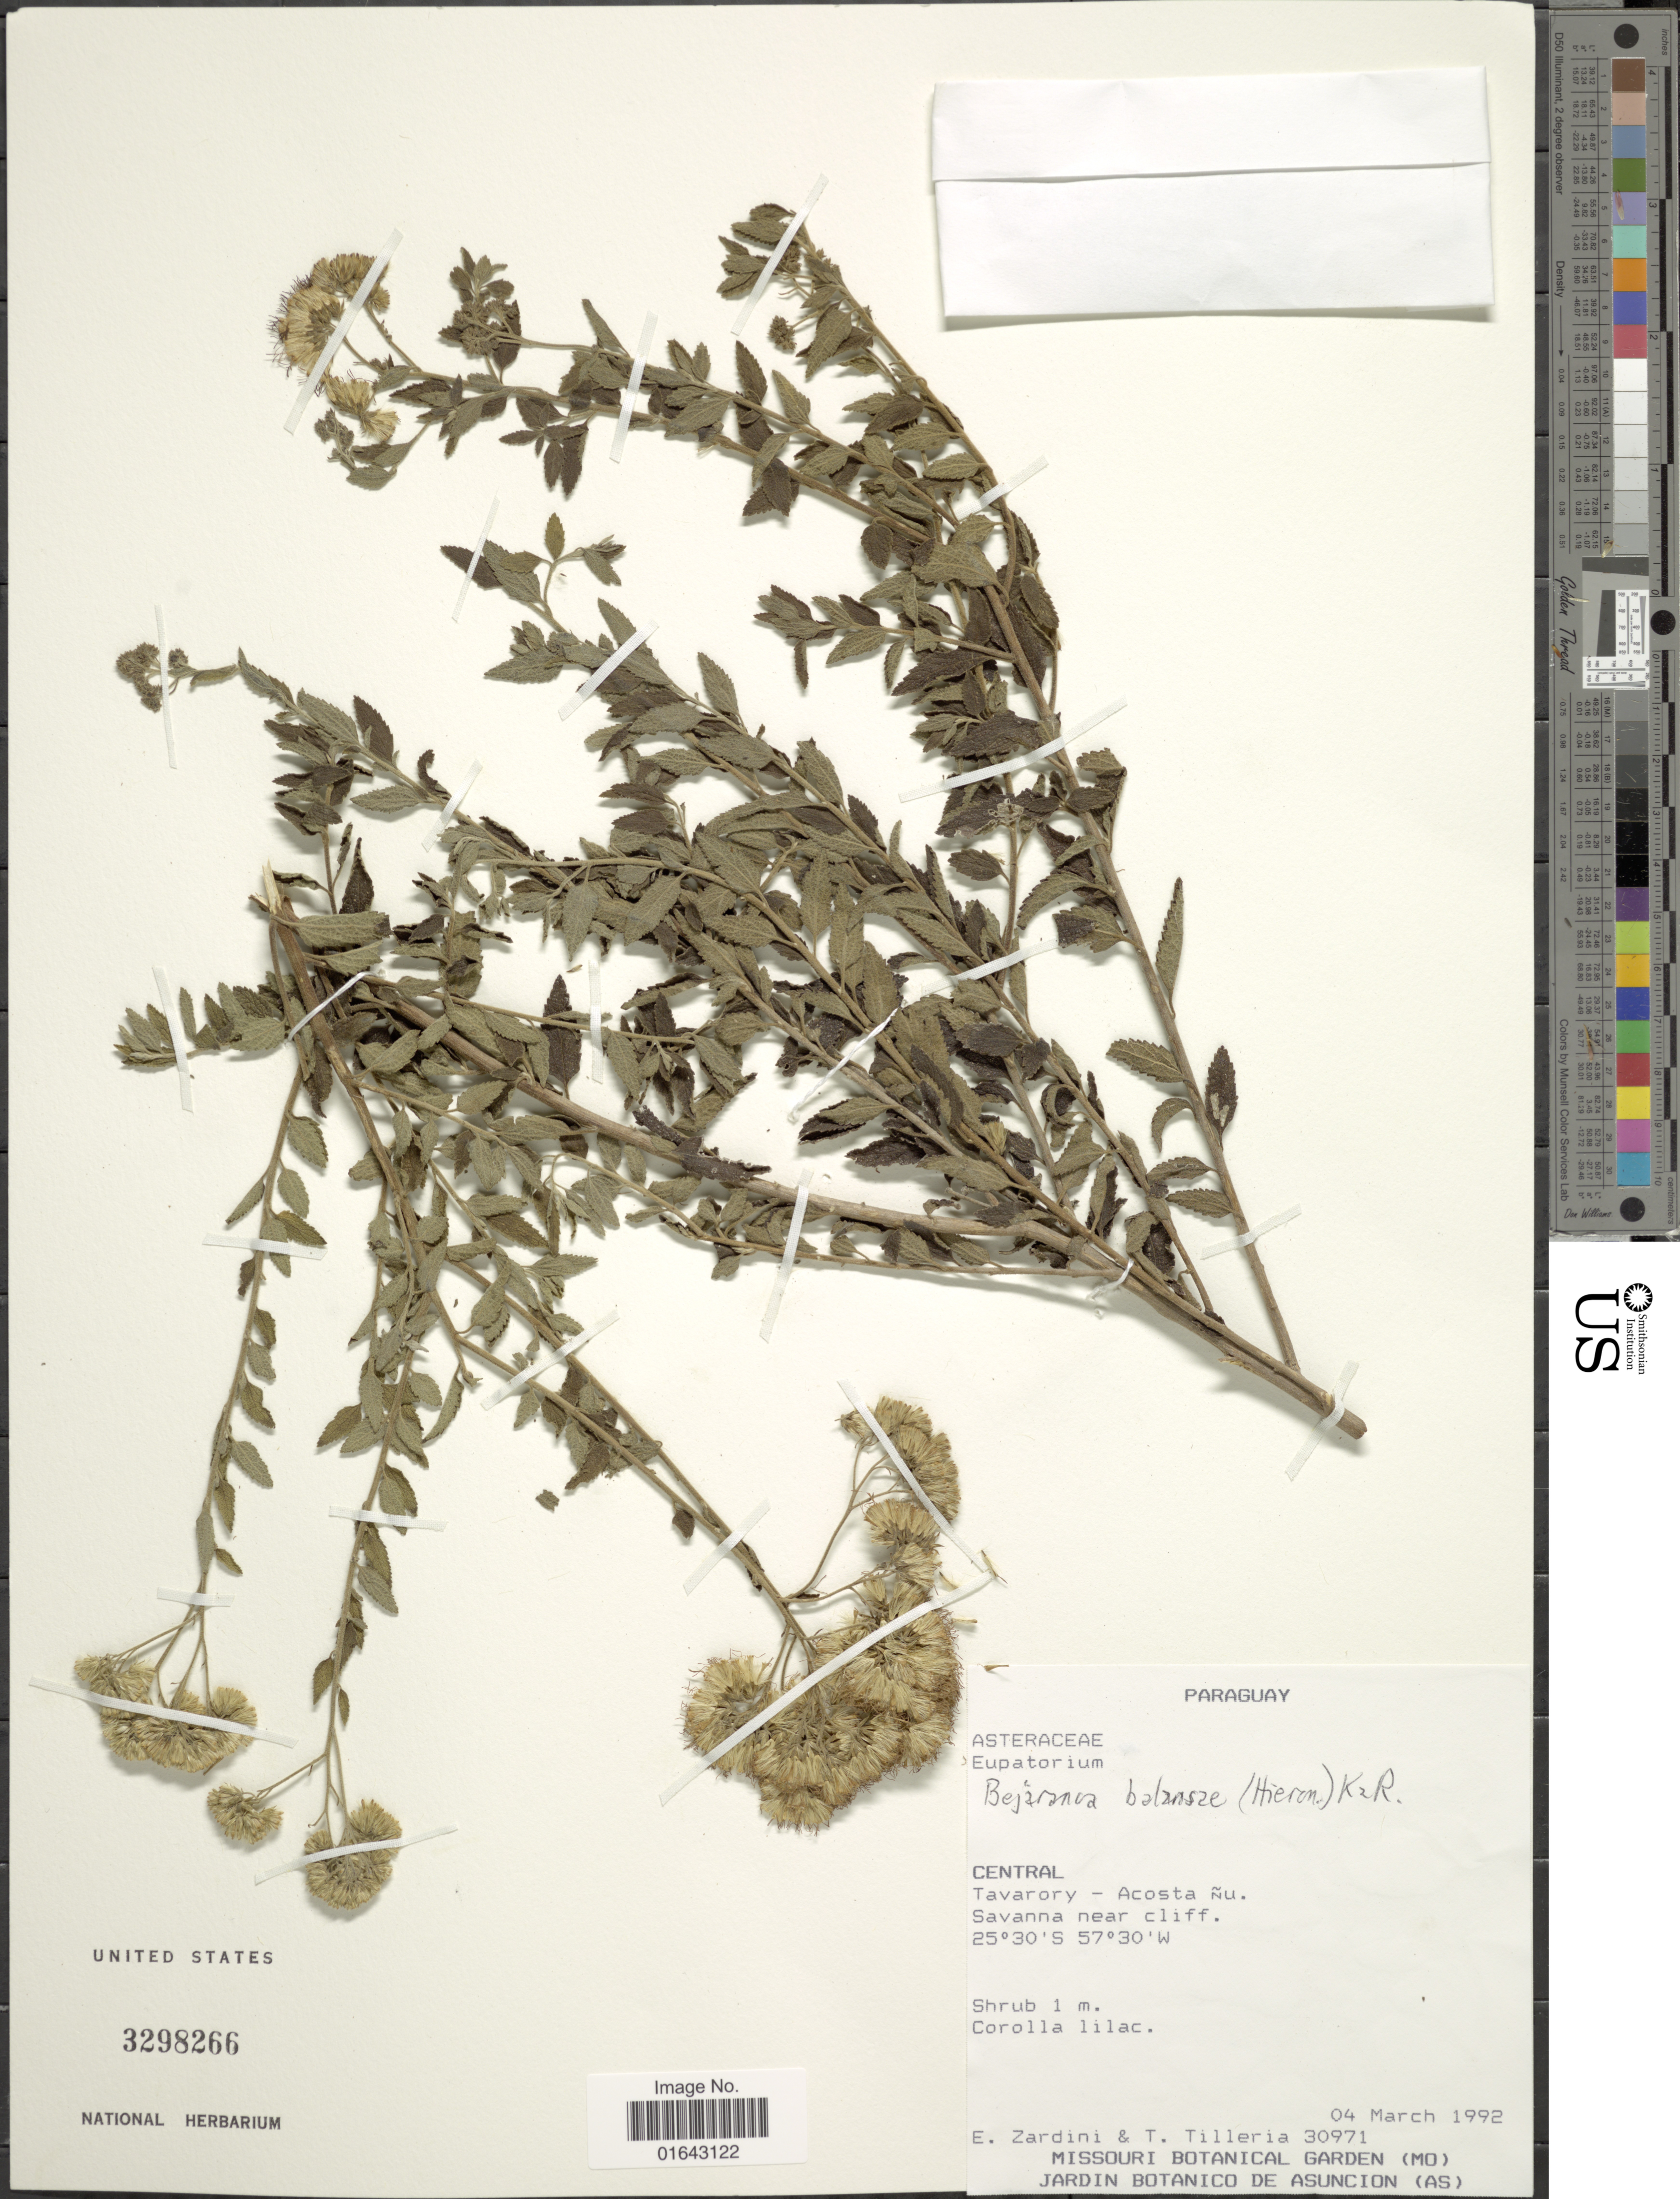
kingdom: Plantae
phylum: Tracheophyta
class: Magnoliopsida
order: Asterales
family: Asteraceae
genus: Bejaranoa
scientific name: Bejaranoa balansae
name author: (Hieron.) R.M. King & H. Rob.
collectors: E. M. Zardini & T. Tilleria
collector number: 30971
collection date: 1992-03-04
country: Paraguay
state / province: Central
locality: Central. Tavarory - Acosta Nu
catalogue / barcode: US 3298266